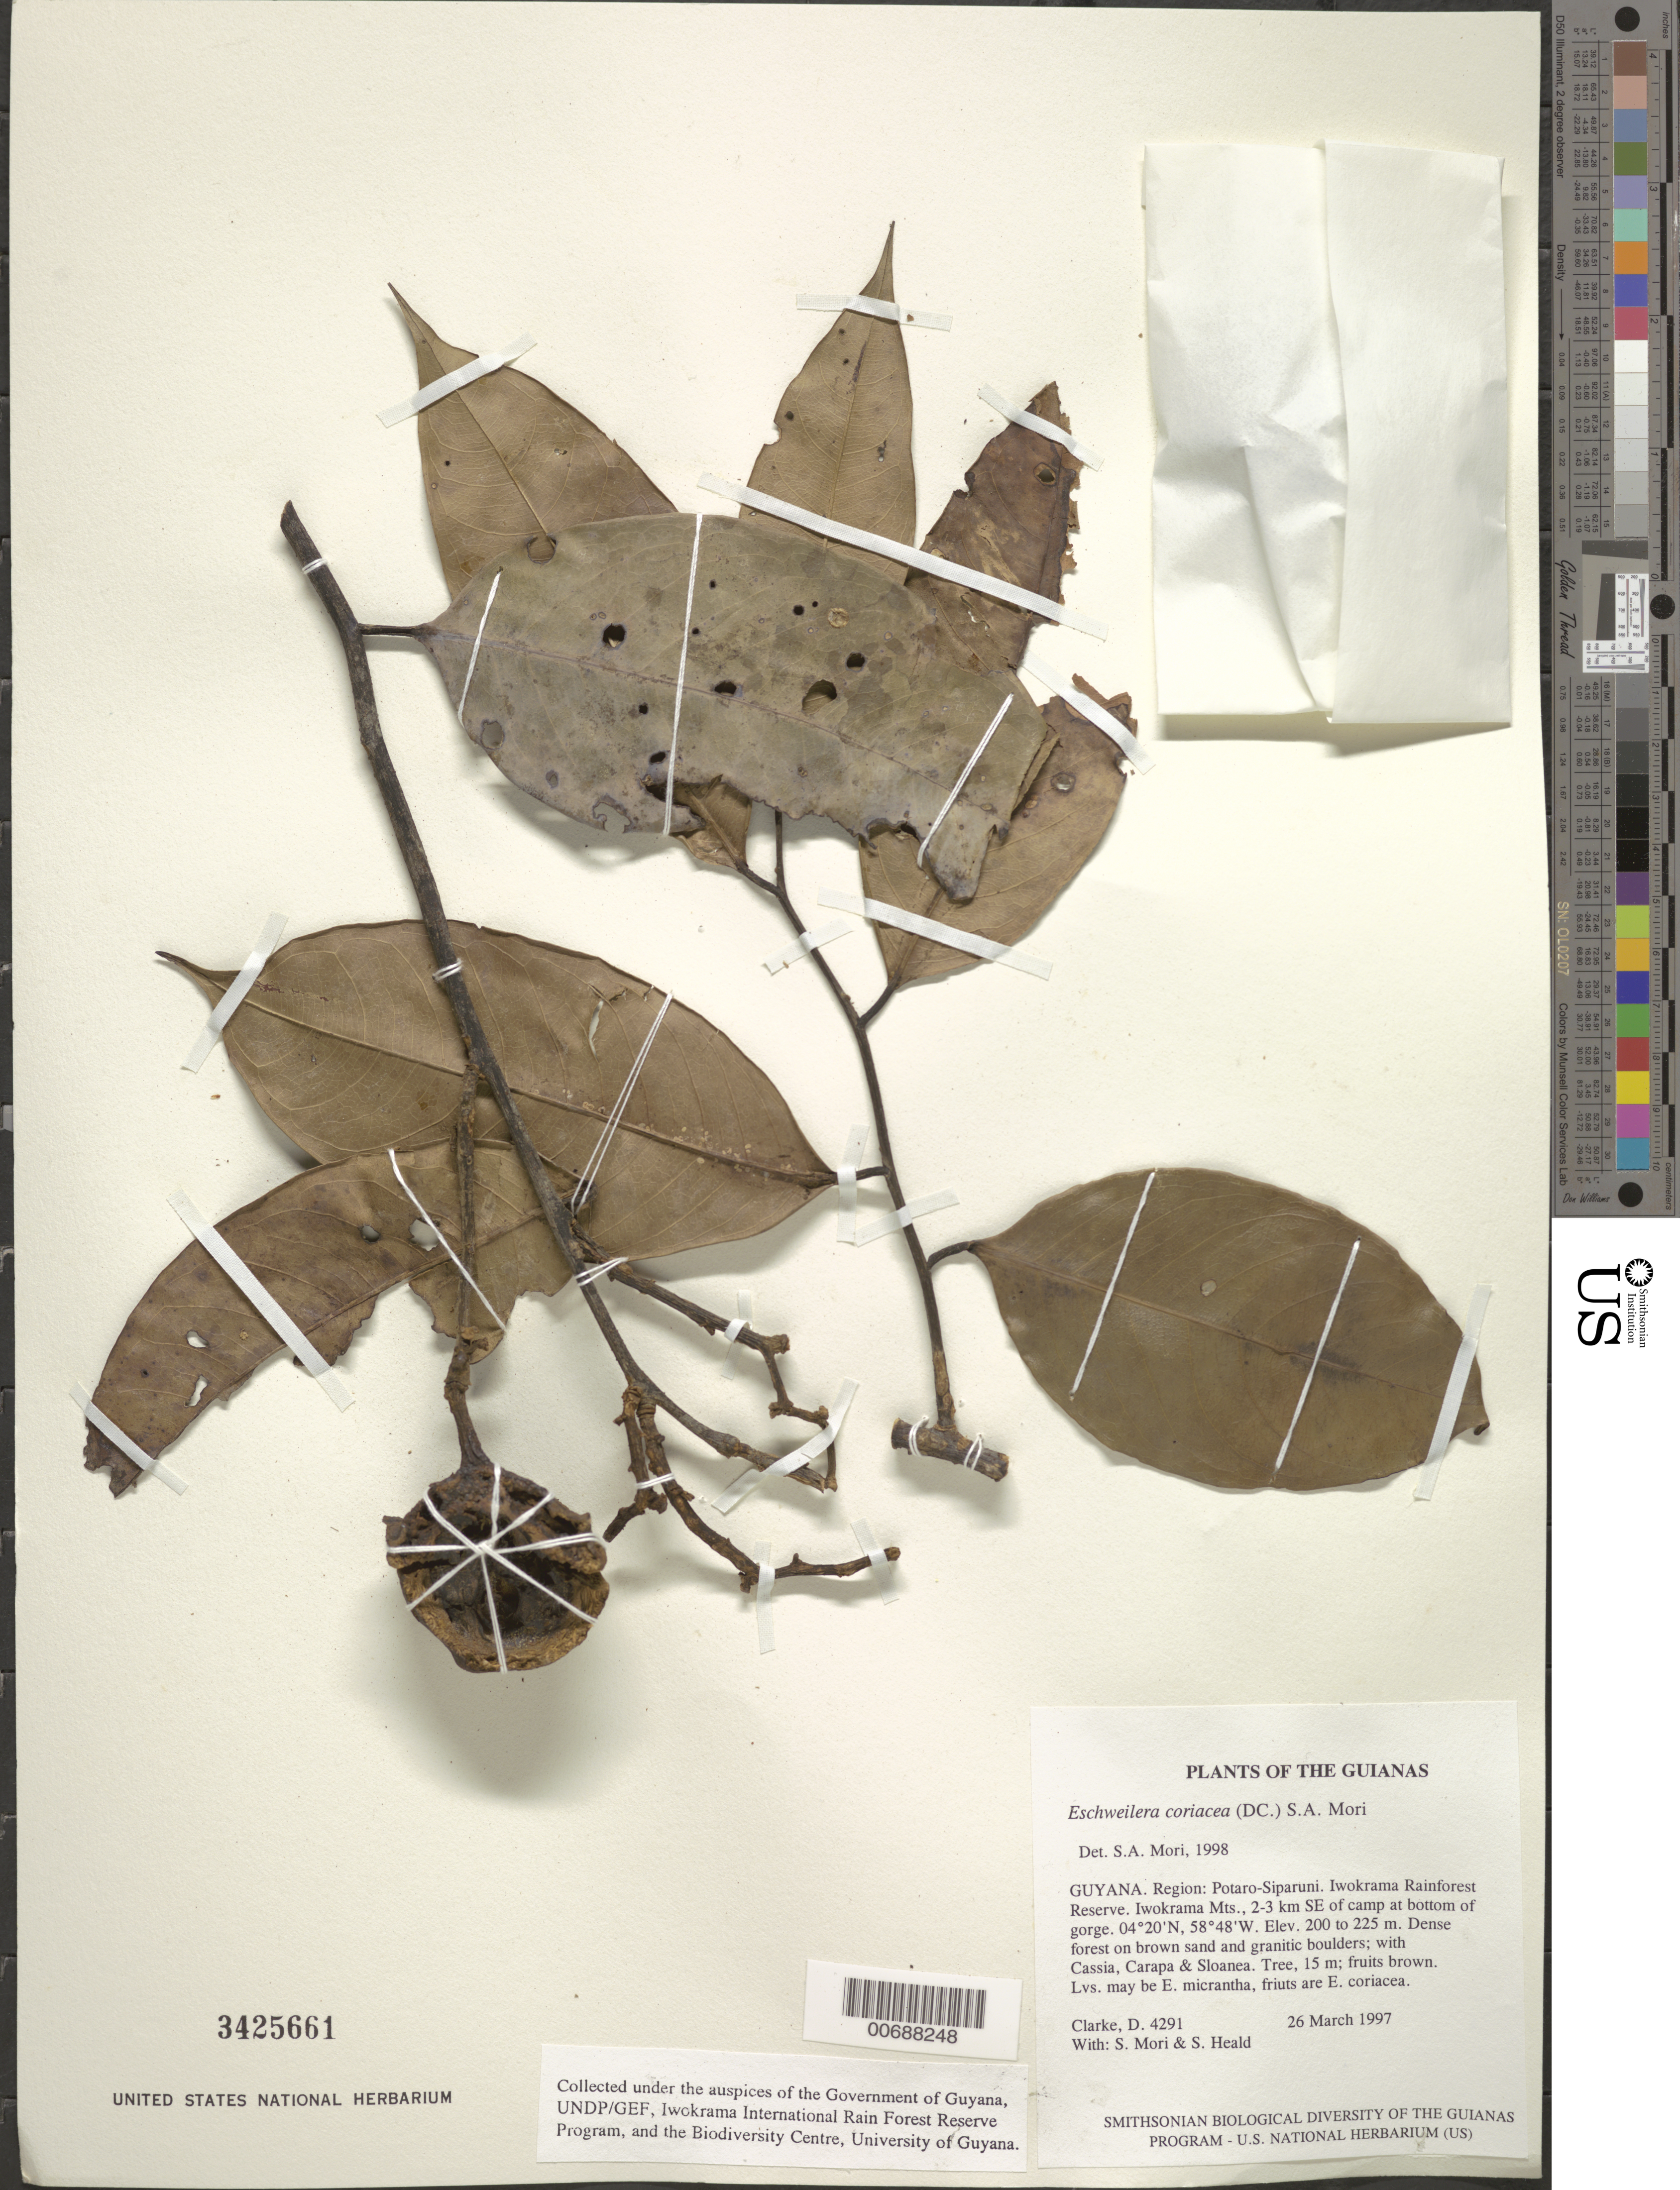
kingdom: Plantae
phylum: Tracheophyta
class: Magnoliopsida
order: Ericales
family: Lecythidaceae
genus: Eschweilera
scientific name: Eschweilera coriacea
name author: (DC.) S.A. Mori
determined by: Mori, Scott A.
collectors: H. D. Clarke, S. Mori & S. Heald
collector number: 4291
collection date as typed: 26 March 1997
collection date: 1997-03-26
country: Guyana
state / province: Potaro-Siparuni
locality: Iwokrama Rainforest Reserve. Iwokrama Mts., 2-3 km SE of camp at bottom of gorge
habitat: Dense forest on brown sand and granitic boulders; with Cassia, Carapa & Sloanea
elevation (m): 200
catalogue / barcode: US 3425661